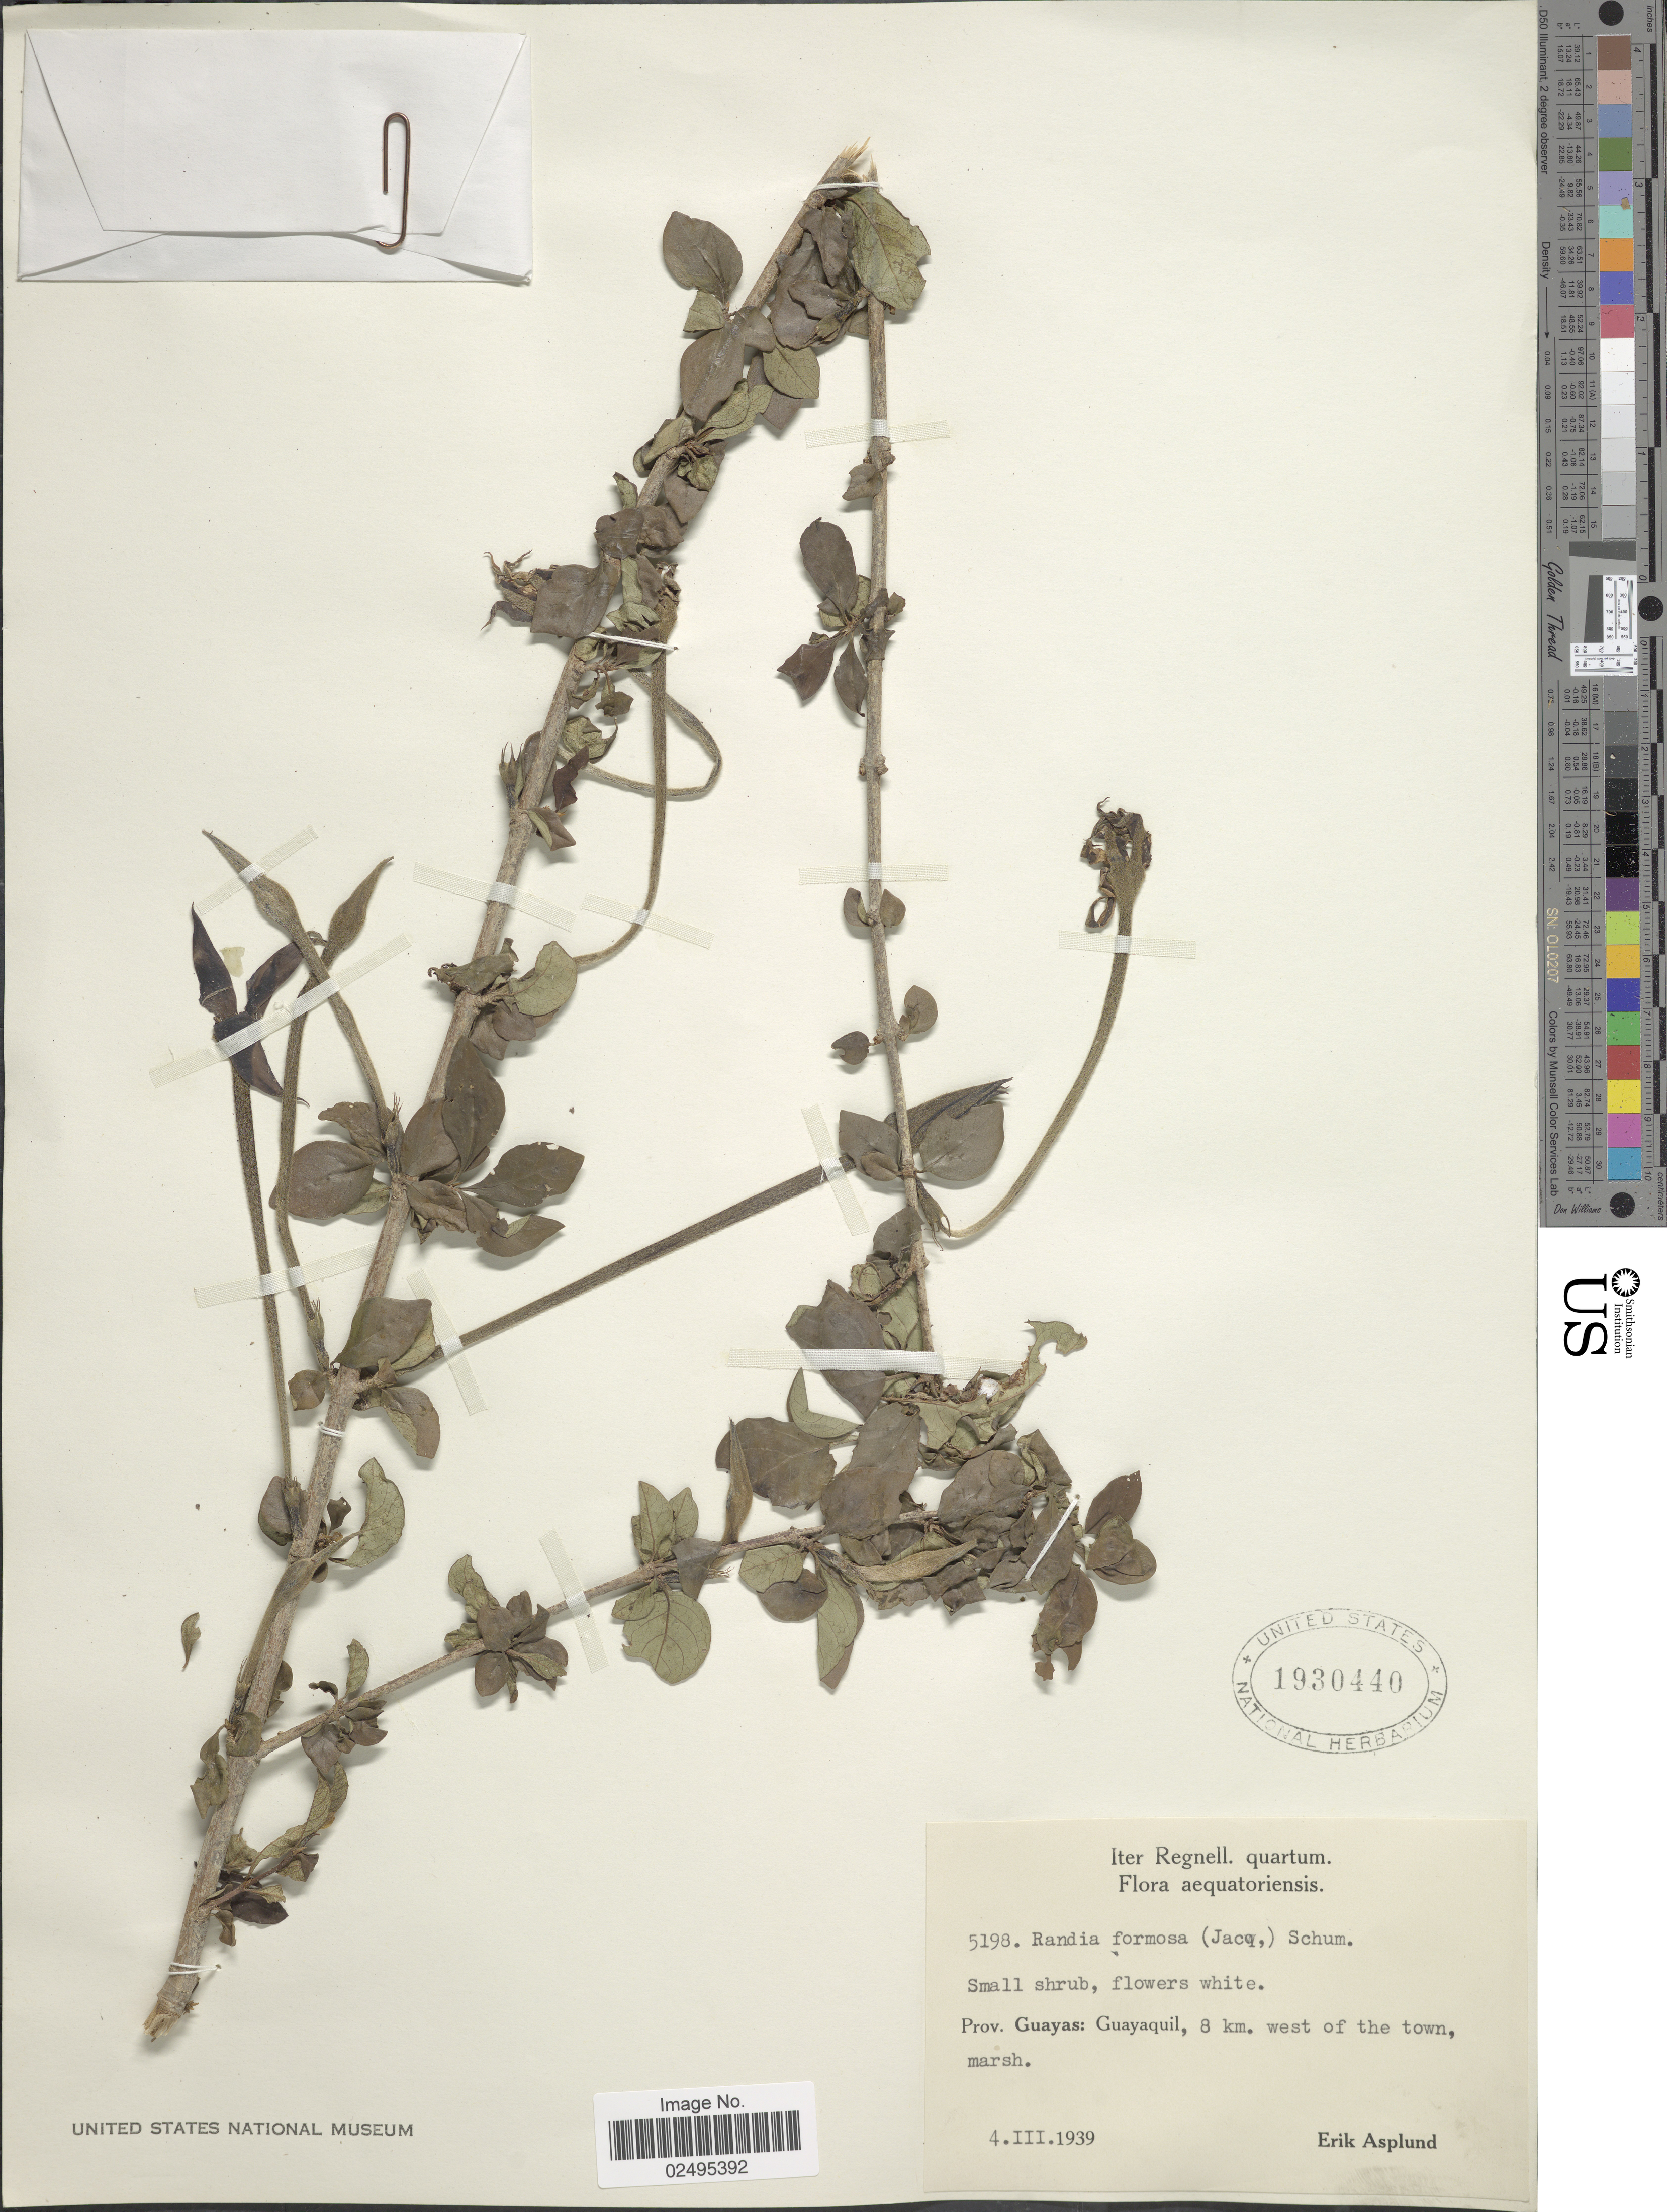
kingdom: Plantae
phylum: Tracheophyta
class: Magnoliopsida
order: Gentianales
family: Rubiaceae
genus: Rosenbergiodendron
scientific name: Rosenbergiodendron formosum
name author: (Jacq.) Fagerl.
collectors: E. Asplund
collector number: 5198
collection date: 1939-03-04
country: Ecuador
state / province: Guayas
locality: Regnell., Guayaquil, 8 km. west of the town, marsh.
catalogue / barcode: US 1930440